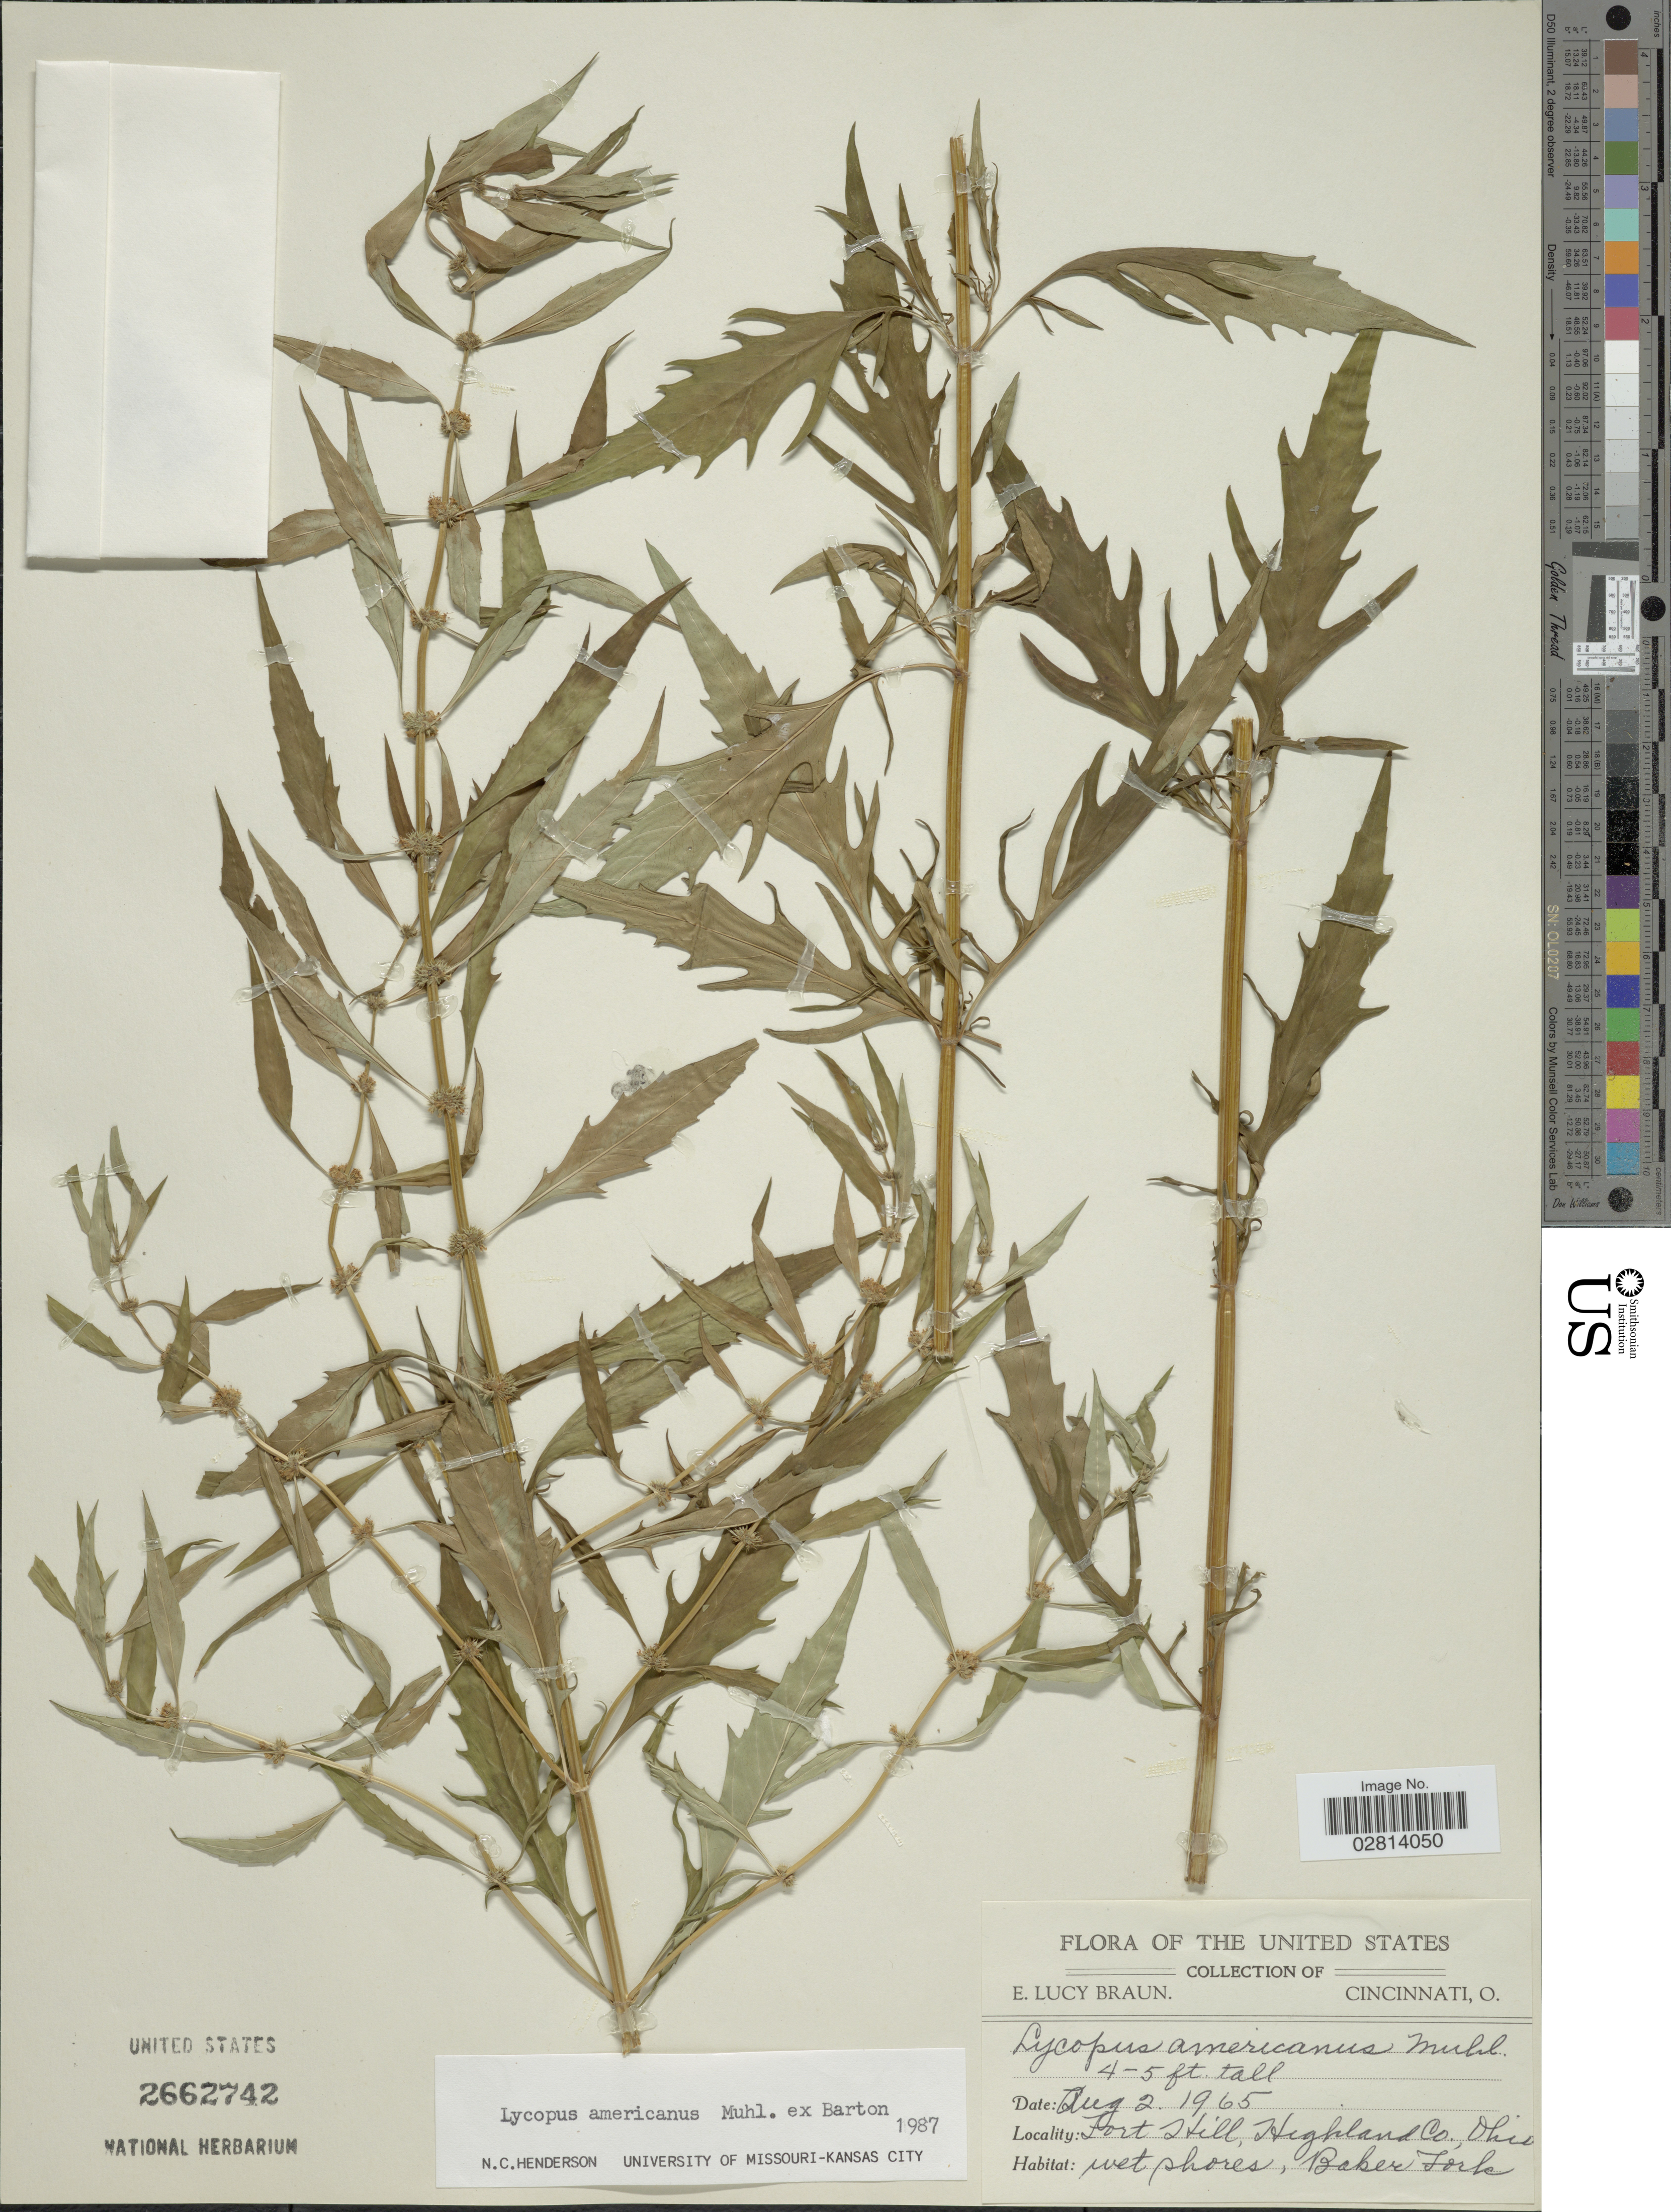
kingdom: Plantae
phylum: Tracheophyta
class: Magnoliopsida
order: Lamiales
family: Lamiaceae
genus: Lycopus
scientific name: Lycopus americanus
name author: Muhl. ex W.P.C. Barton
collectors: E. L. Braun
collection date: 1965-08-02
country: United States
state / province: Ohio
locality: Fort Hill, Highland Co., Ohio, Baker Fork.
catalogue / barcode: US 2662742